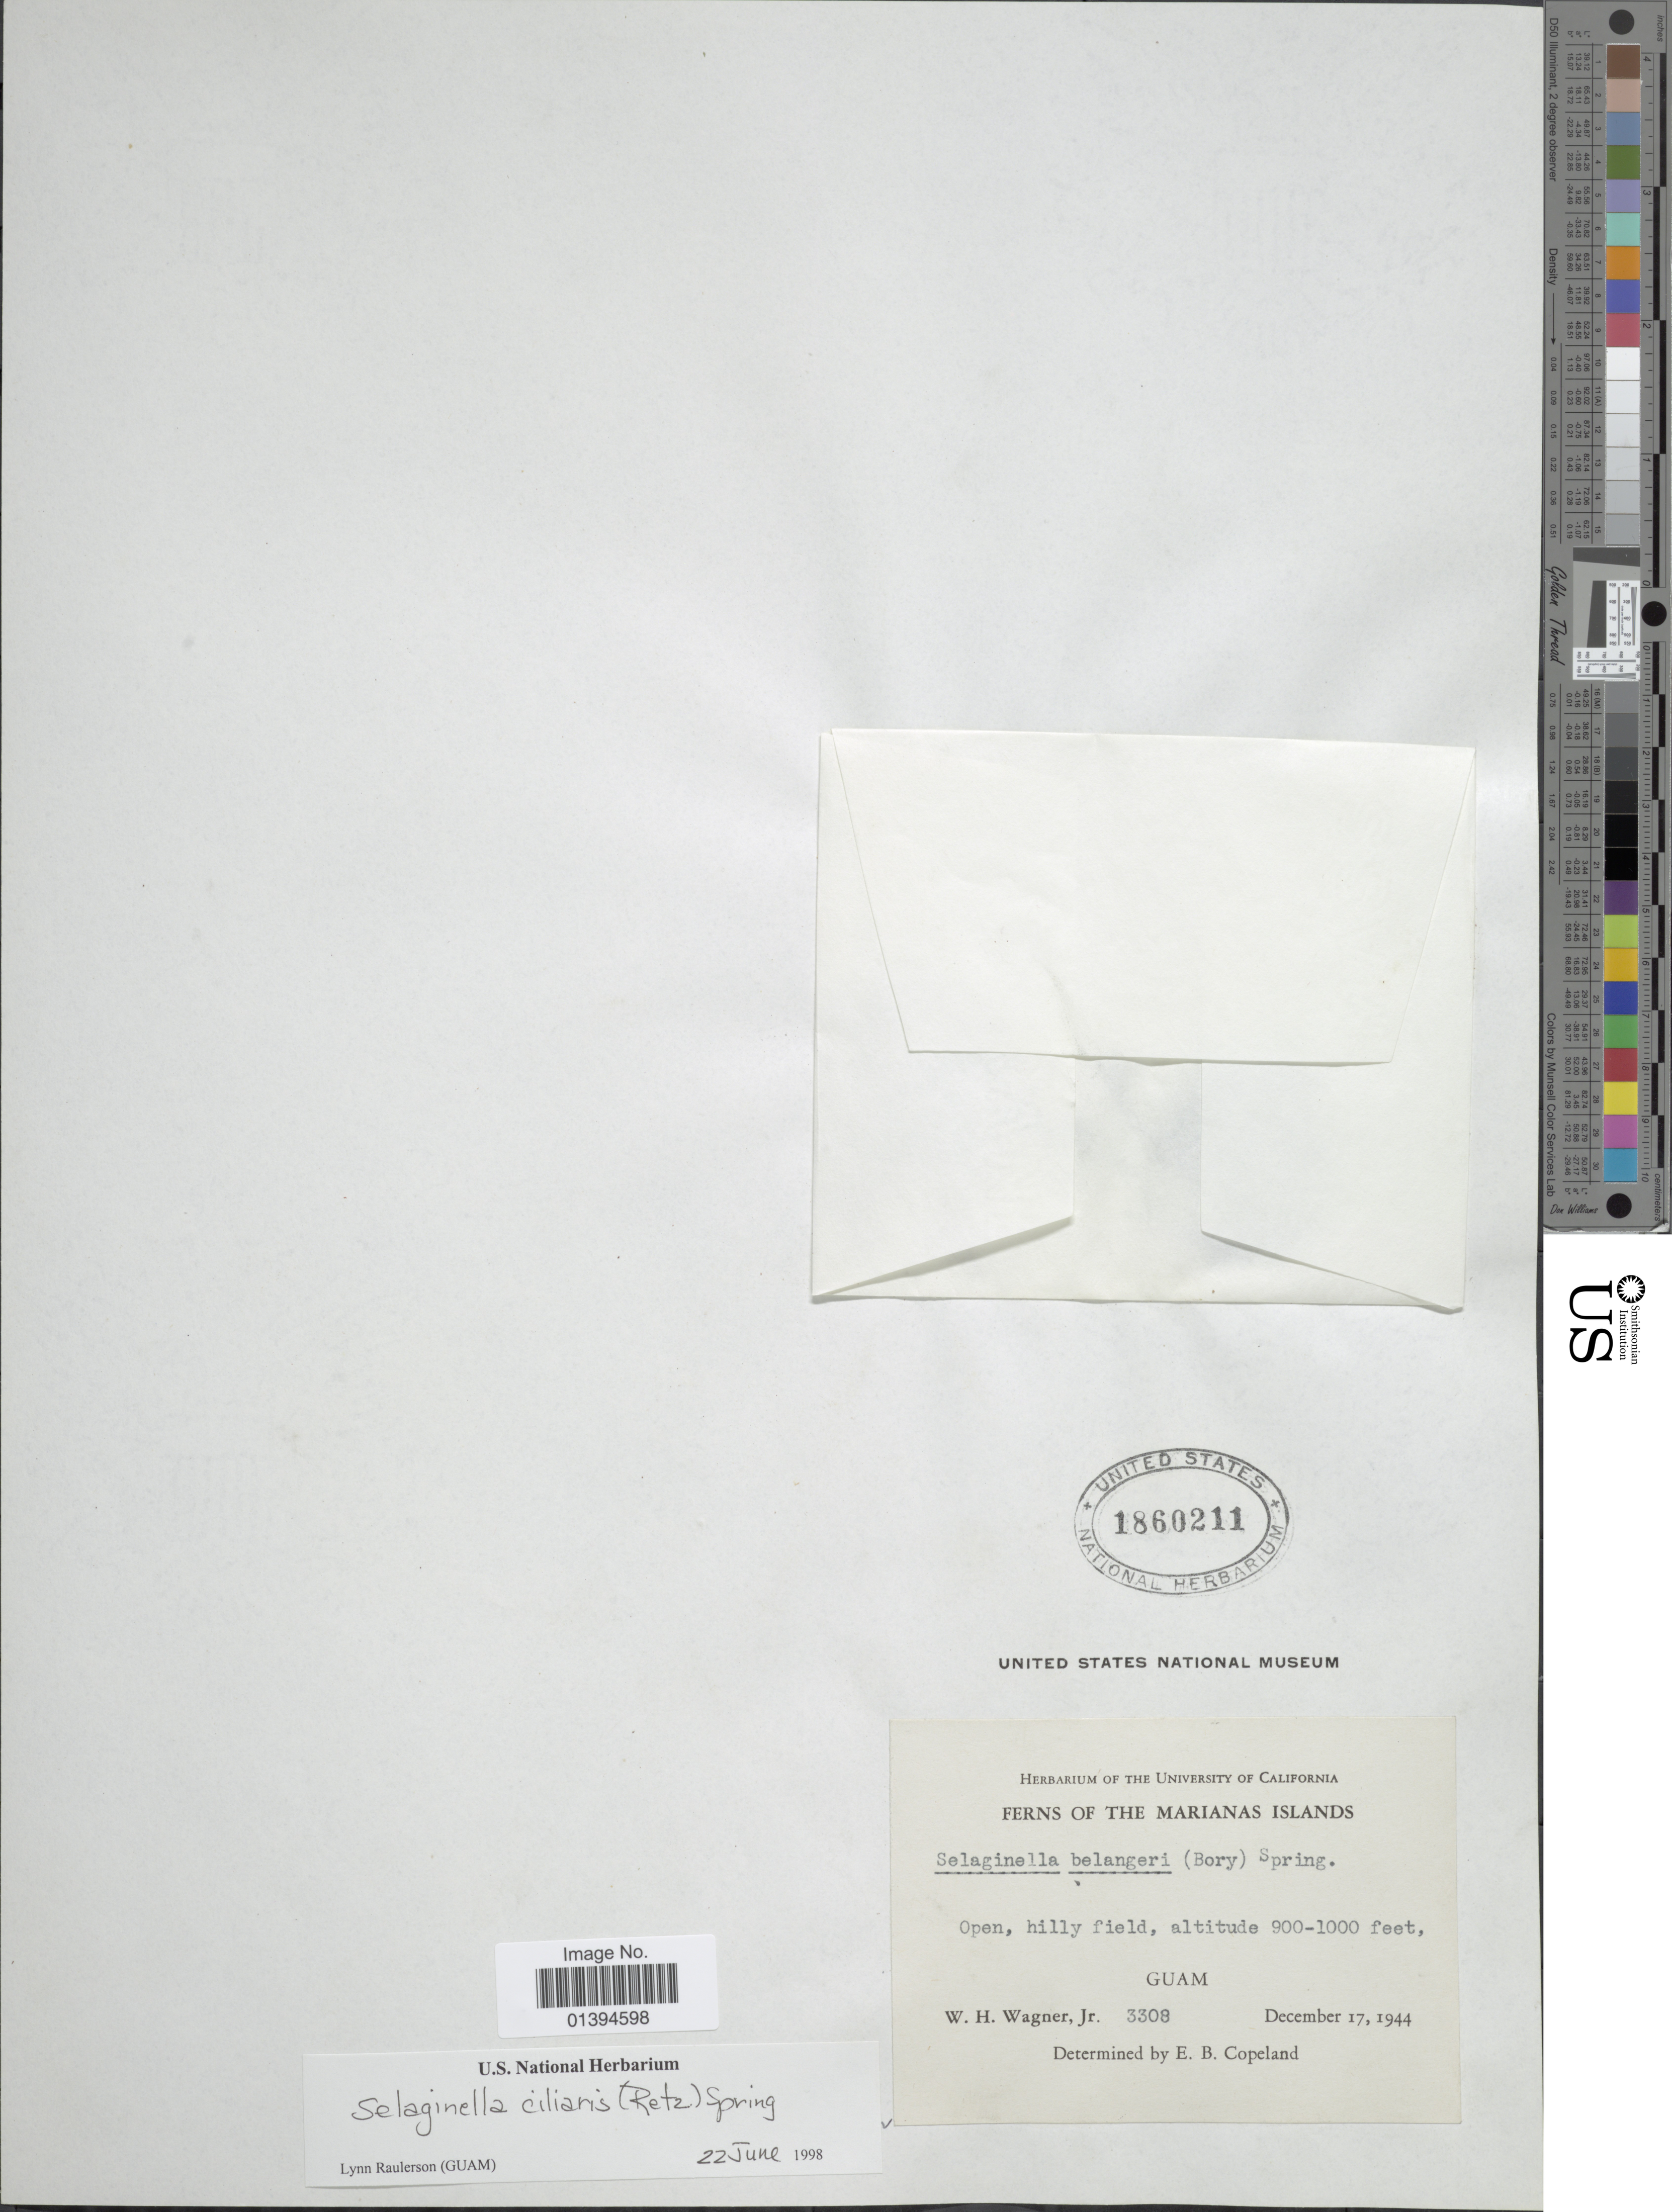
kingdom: Plantae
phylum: Tracheophyta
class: Lycopodiopsida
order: Selaginellales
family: Selaginellaceae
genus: Selaginella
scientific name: Selaginella ciliaris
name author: (Retz.) Spring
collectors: W. H. Wagner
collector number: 3308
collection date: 1944-12-17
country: Guam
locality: Marianas Islands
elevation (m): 900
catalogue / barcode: US 1860211